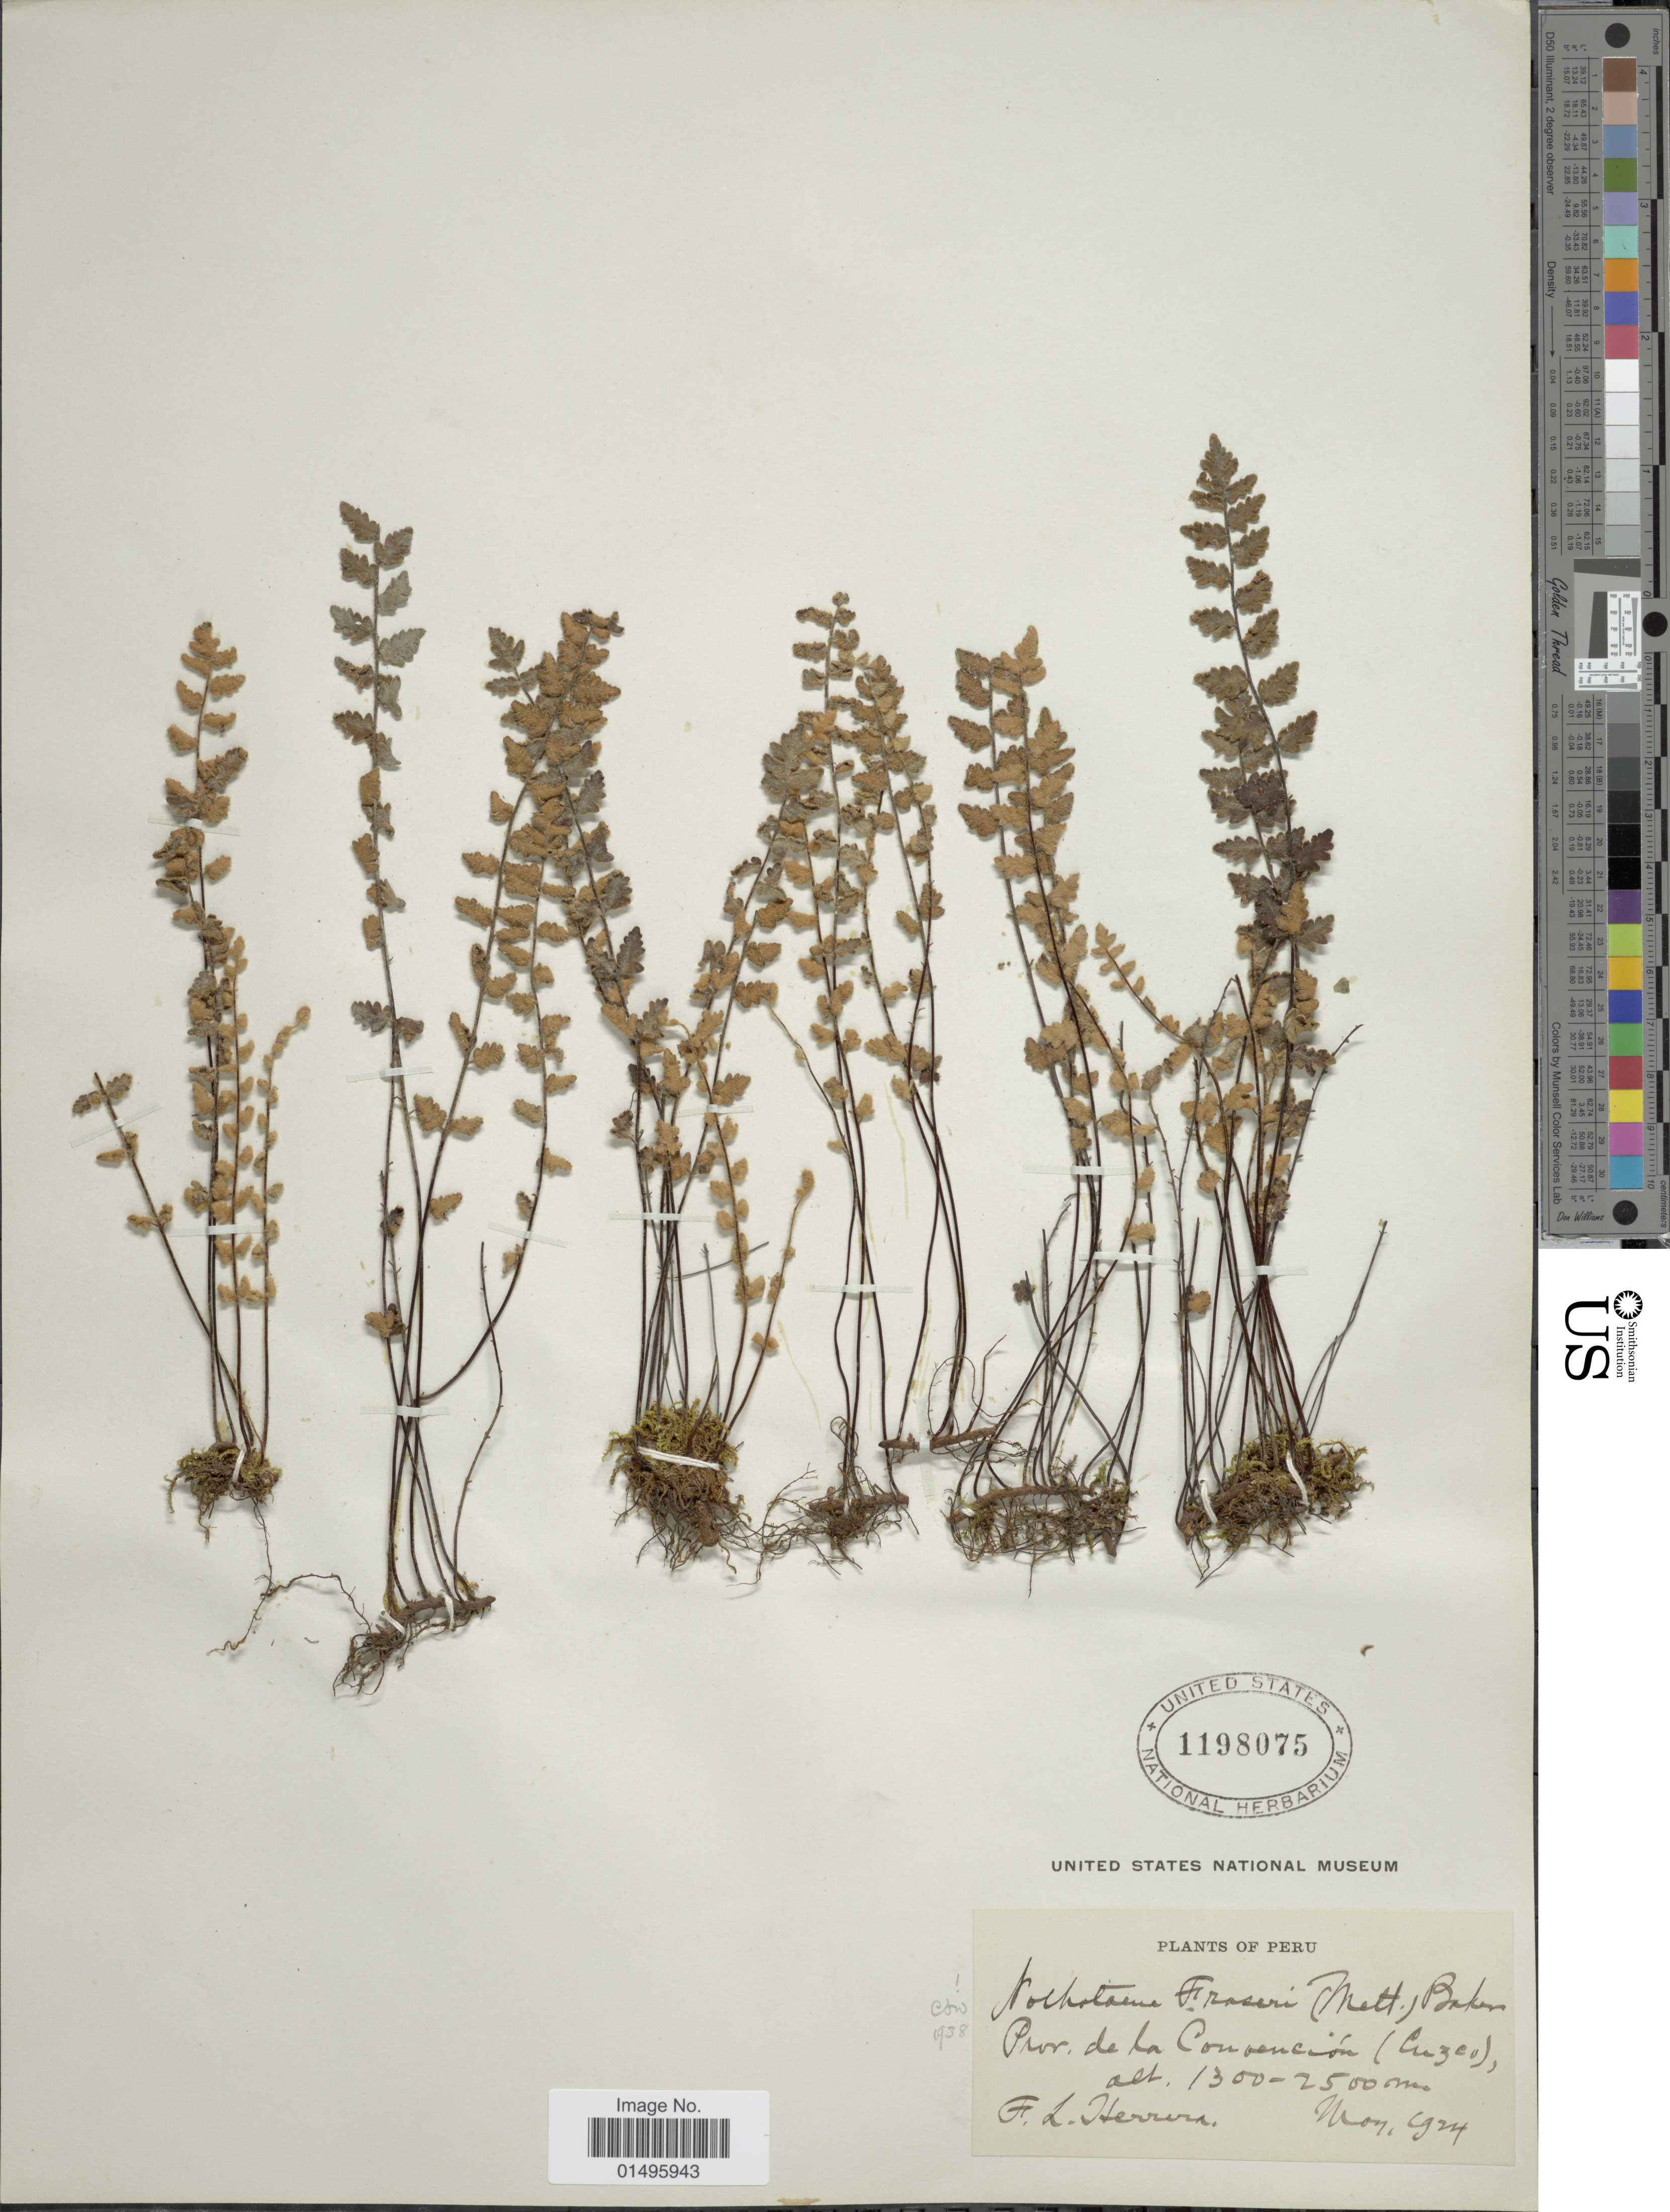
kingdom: Plantae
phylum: Tracheophyta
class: Polypodiopsida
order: Polypodiales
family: Pteridaceae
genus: Notholaena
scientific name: Notholaena fraseri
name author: (Mett.) Baker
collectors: F. L. Herrera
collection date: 1924-05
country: Peru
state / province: Cusco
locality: Peru, prov. de la Convencion (Cuzco).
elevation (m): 1300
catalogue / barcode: US 1198075